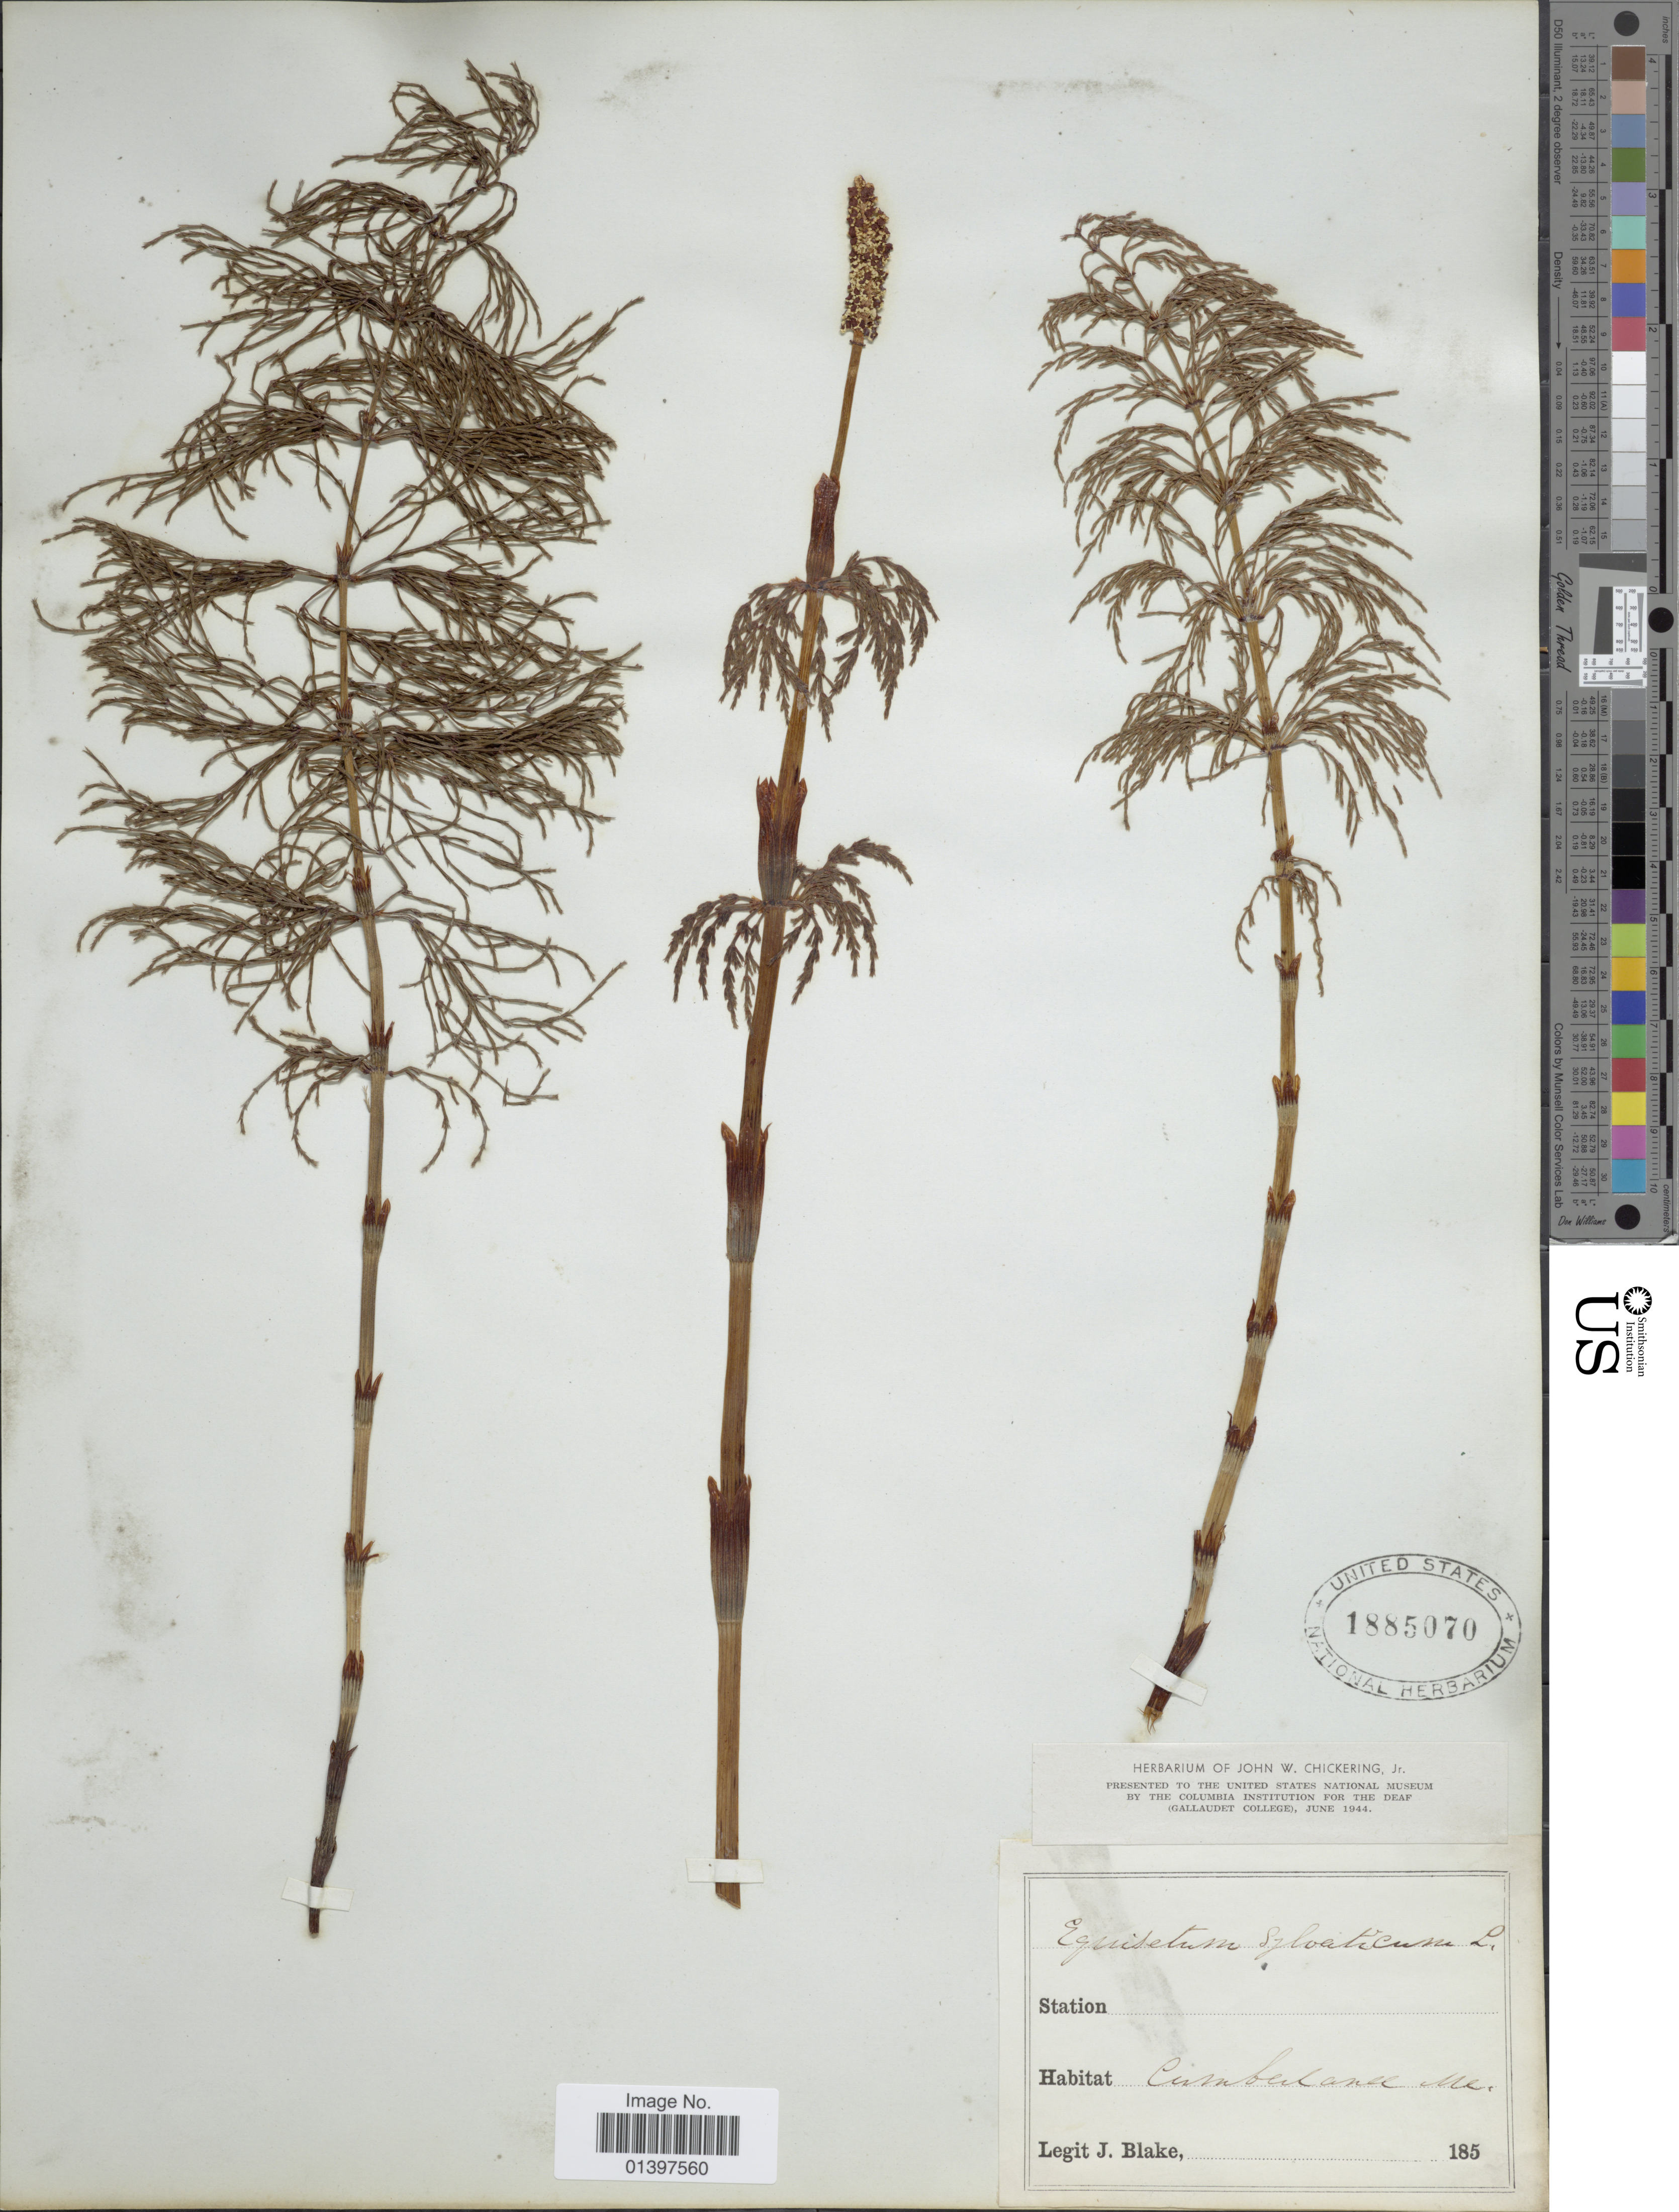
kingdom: Plantae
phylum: Tracheophyta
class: Polypodiopsida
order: Equisetales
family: Equisetaceae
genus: Equisetum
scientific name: Equisetum sylvaticum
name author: L.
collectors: J. Blake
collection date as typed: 185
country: United States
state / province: Maine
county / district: Cumberland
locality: Cumberland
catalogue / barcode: US 1885070